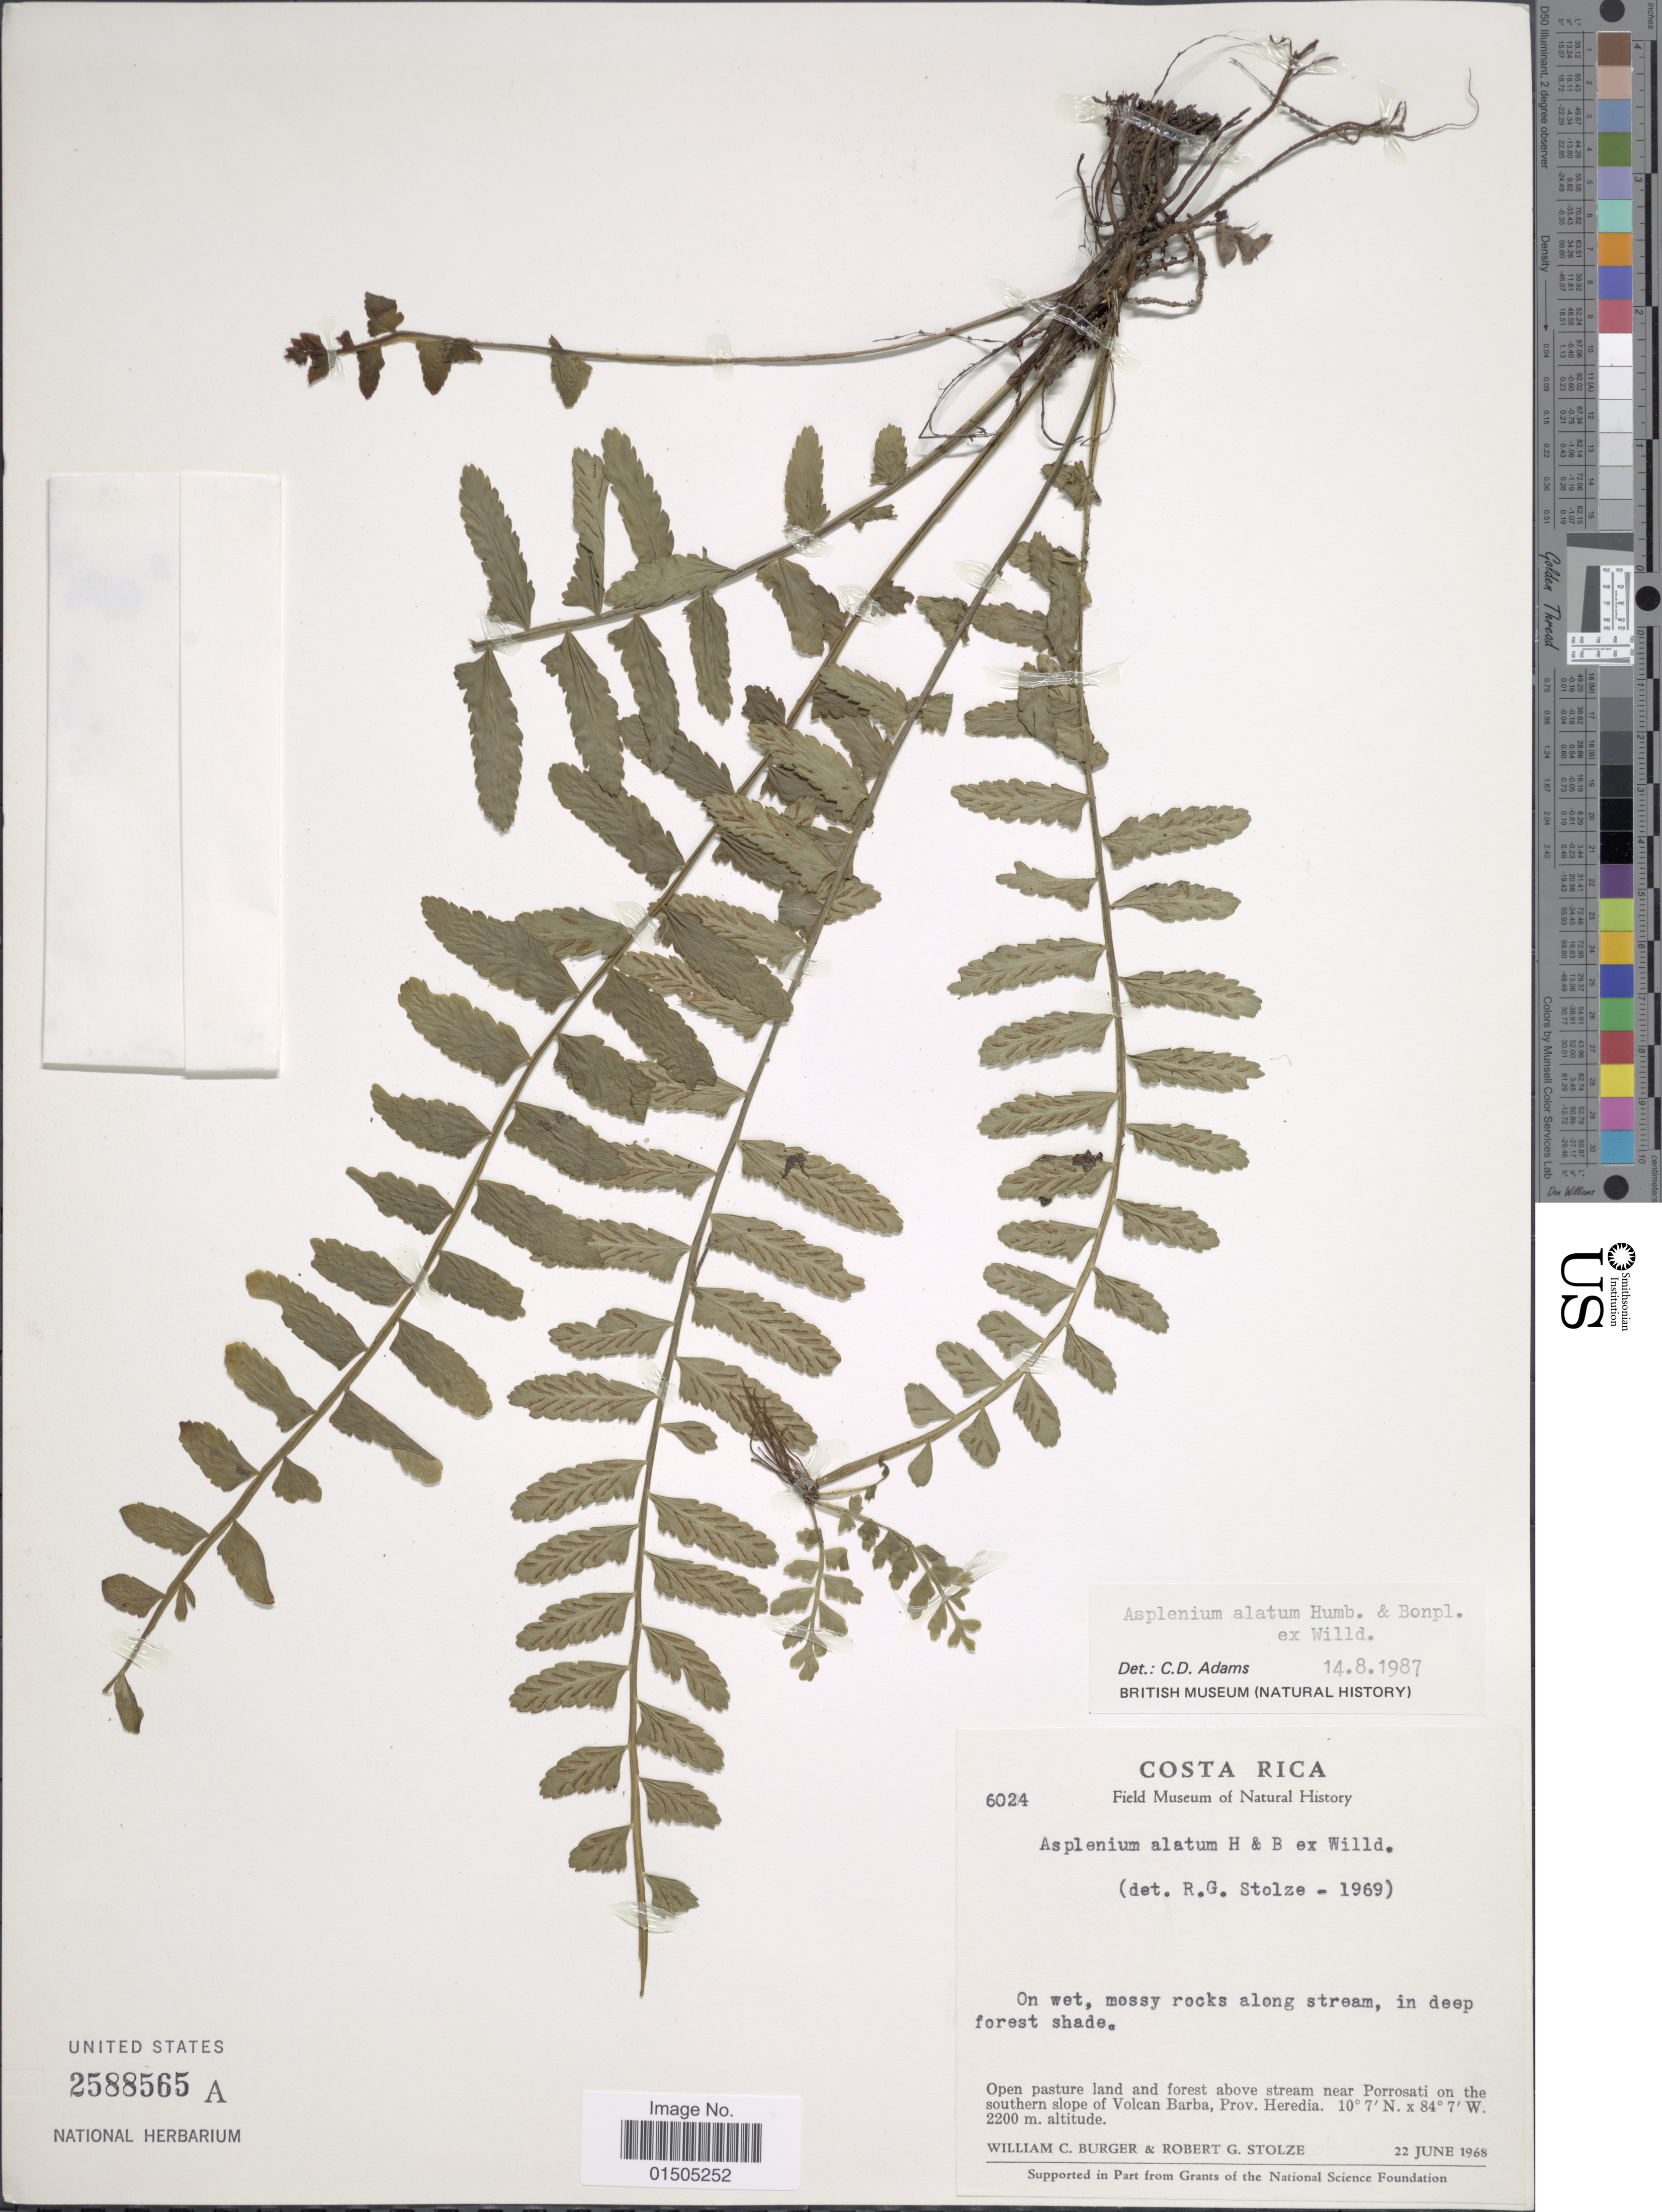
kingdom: Plantae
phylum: Tracheophyta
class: Polypodiopsida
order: Polypodiales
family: Aspleniaceae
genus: Asplenium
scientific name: Asplenium alatum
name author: Humb. & Bonpl. ex Willd.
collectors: W. Burger & R. G. Stolze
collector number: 6024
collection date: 1968-06-22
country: Costa Rica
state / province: Heredia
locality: Open pasture land and forest above stream near Porrosati on the southern slope of Volcan Barba.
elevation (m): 2200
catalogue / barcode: US 2588565A